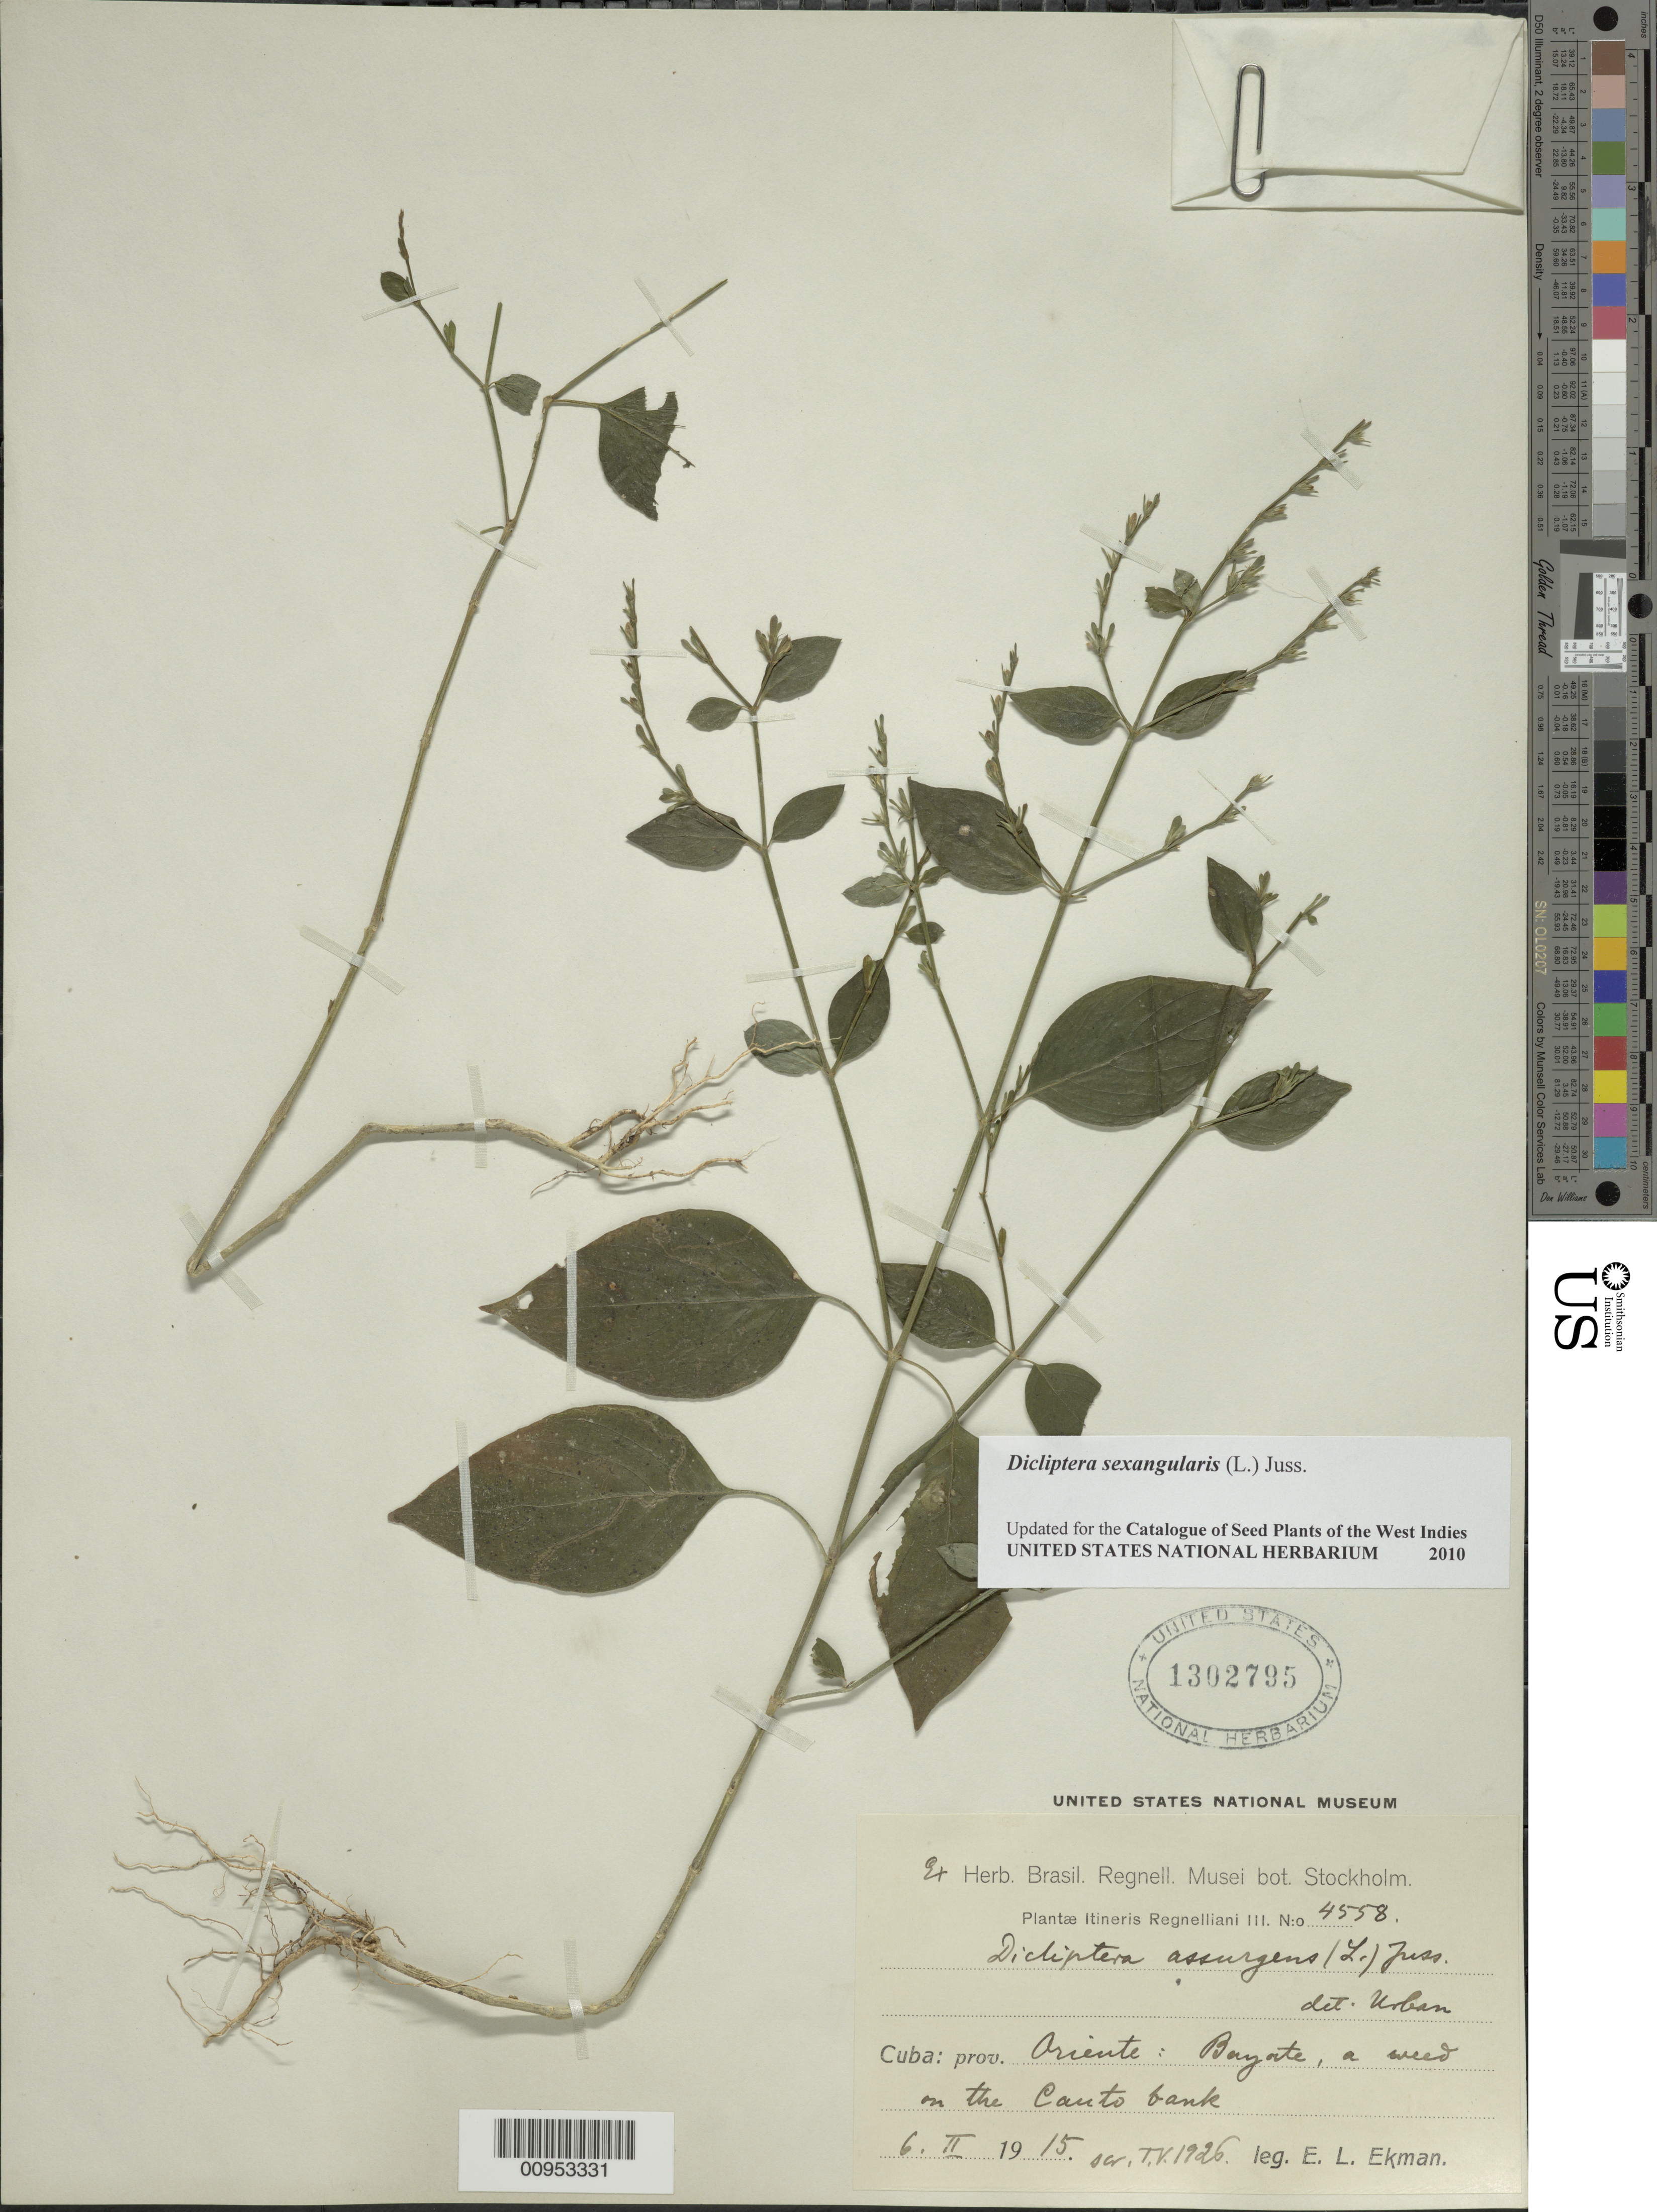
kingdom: Plantae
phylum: Tracheophyta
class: Magnoliopsida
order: Lamiales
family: Acanthaceae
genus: Dicliptera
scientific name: Dicliptera sexangularis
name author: (L.) Juss.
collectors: E. L. Ekman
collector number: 4558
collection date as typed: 06 Feb 1915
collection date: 1915-02-06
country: Cuba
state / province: Oriente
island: Cuba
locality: Bayate, on the Canto bank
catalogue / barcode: US 1302795